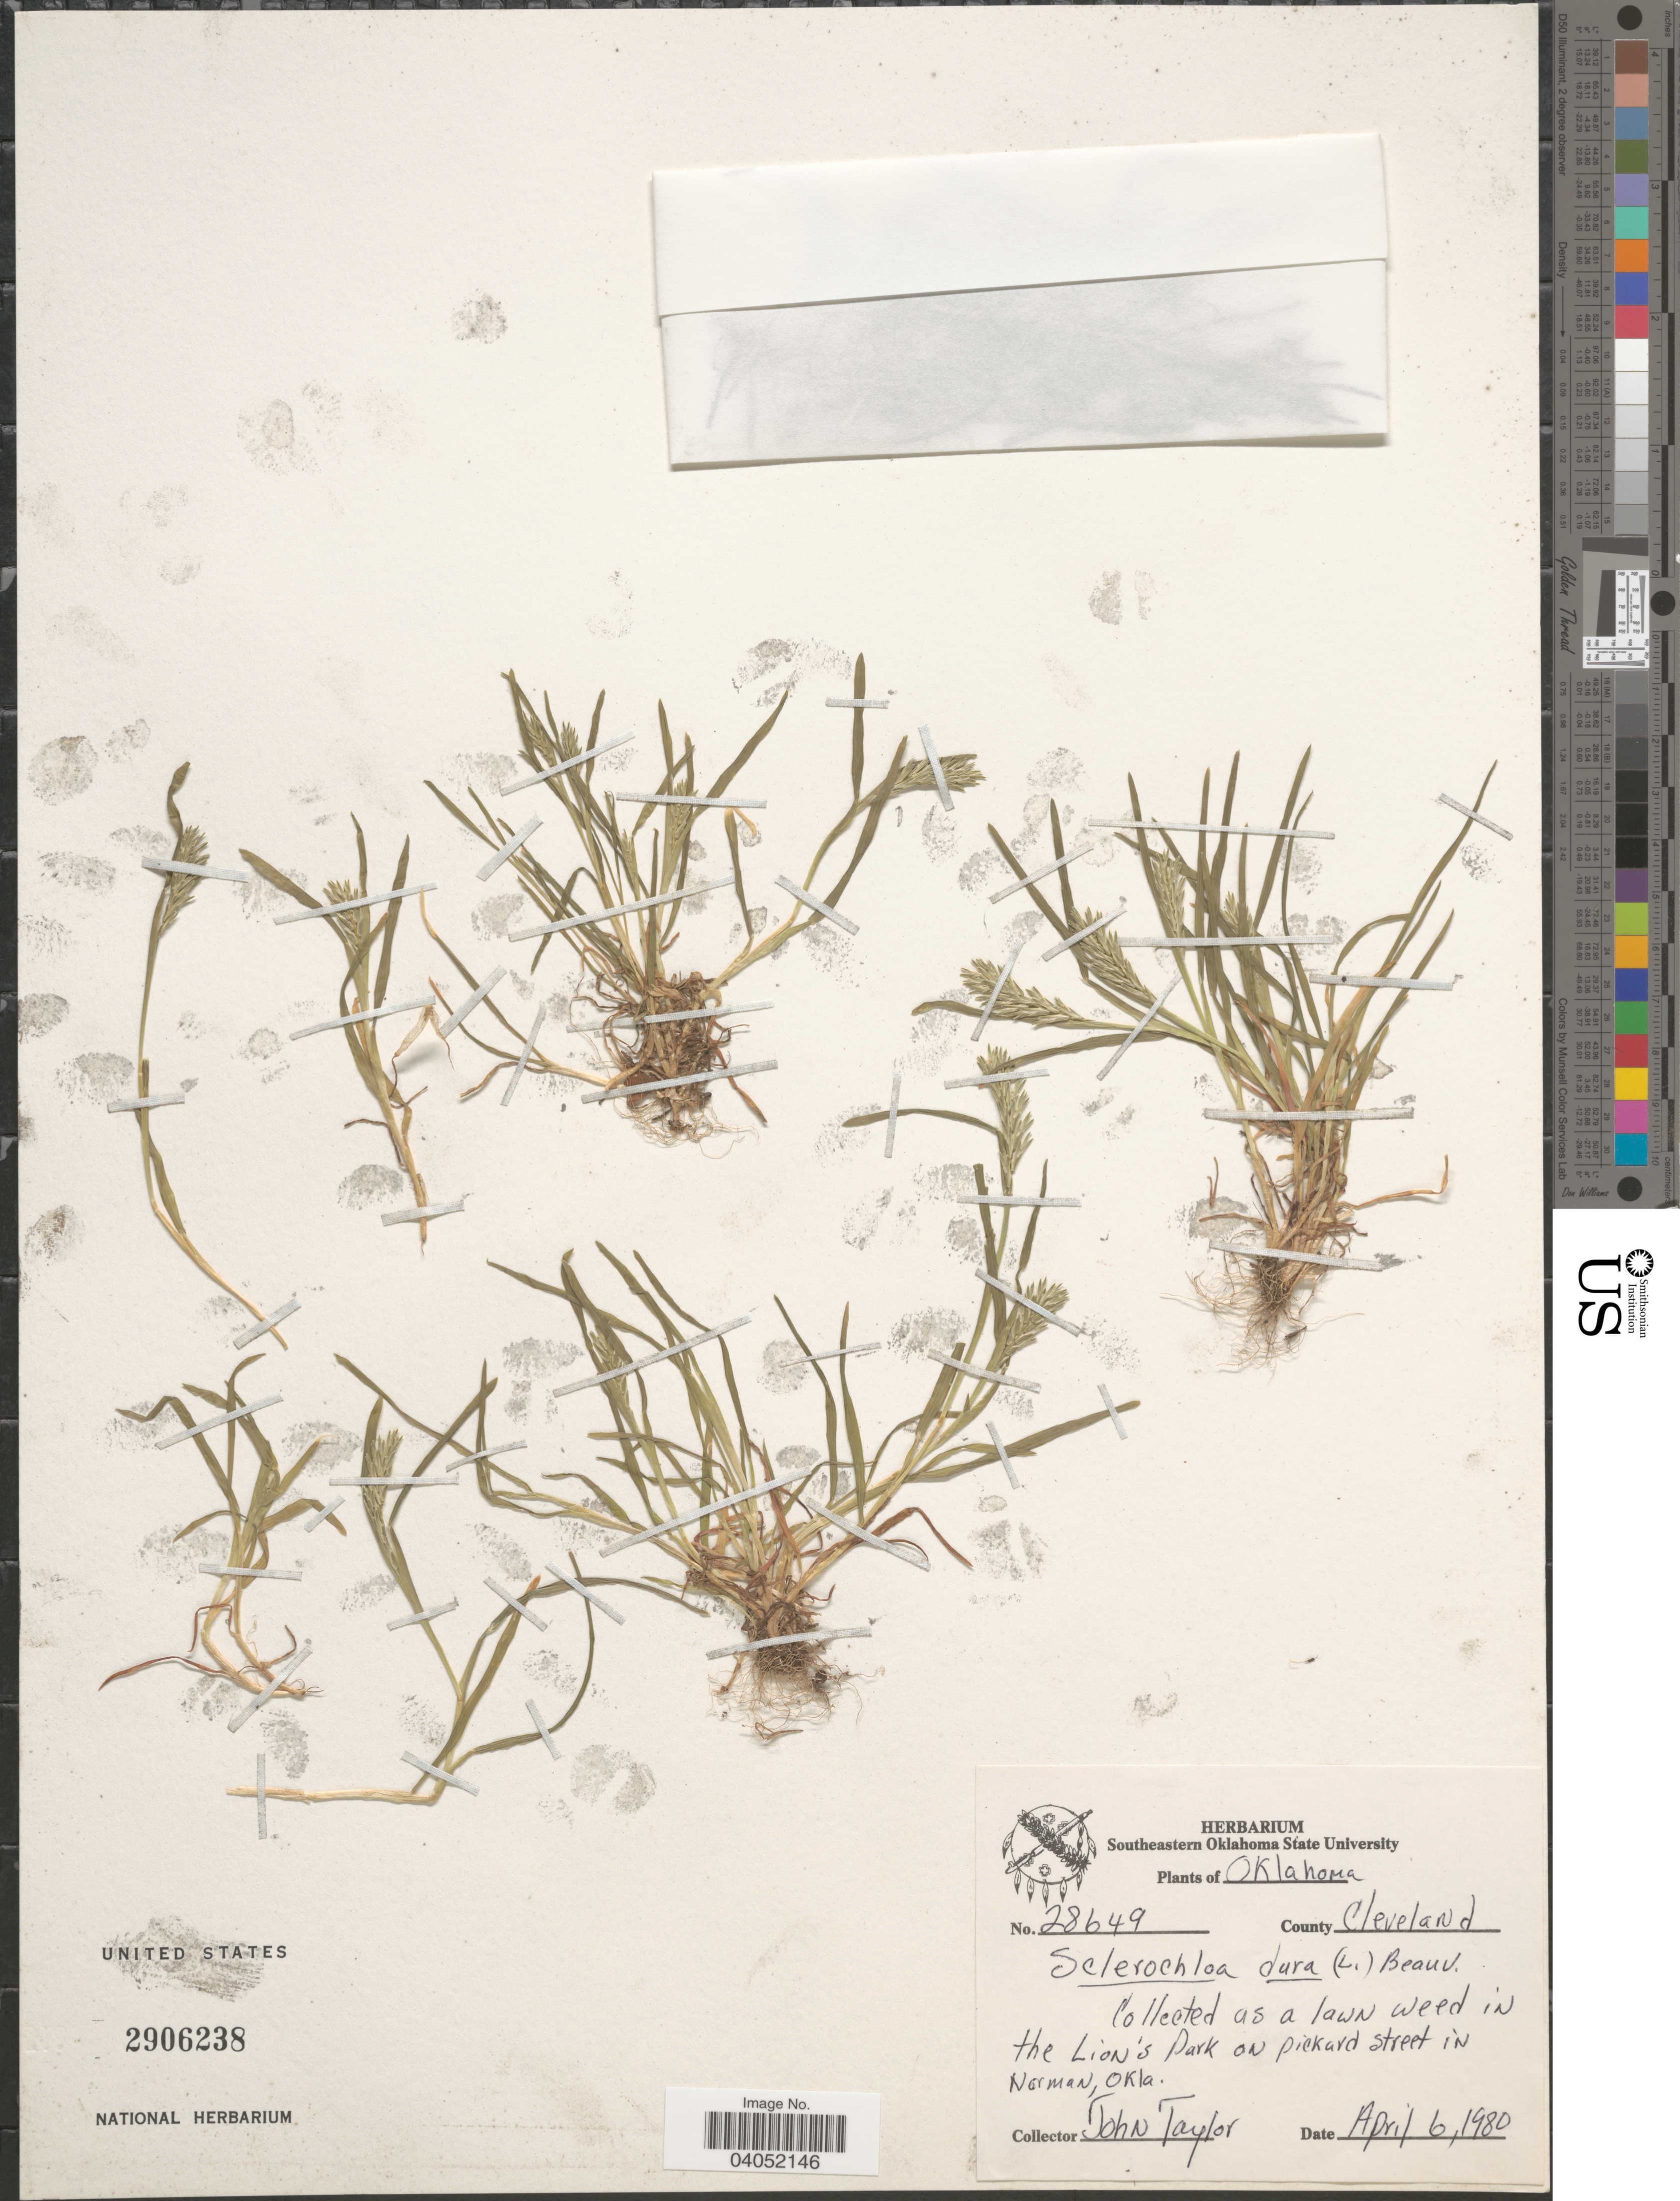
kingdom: Plantae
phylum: Tracheophyta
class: Liliopsida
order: Poales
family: Poaceae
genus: Sclerochloa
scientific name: Sclerochloa dura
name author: (L.) P. Beauv.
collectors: J. Taylor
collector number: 28649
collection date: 1980-04-06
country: United States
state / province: Oklahoma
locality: County Cleveland. In the Lion's Park on Pickard Street in Norman.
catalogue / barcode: US 2906238